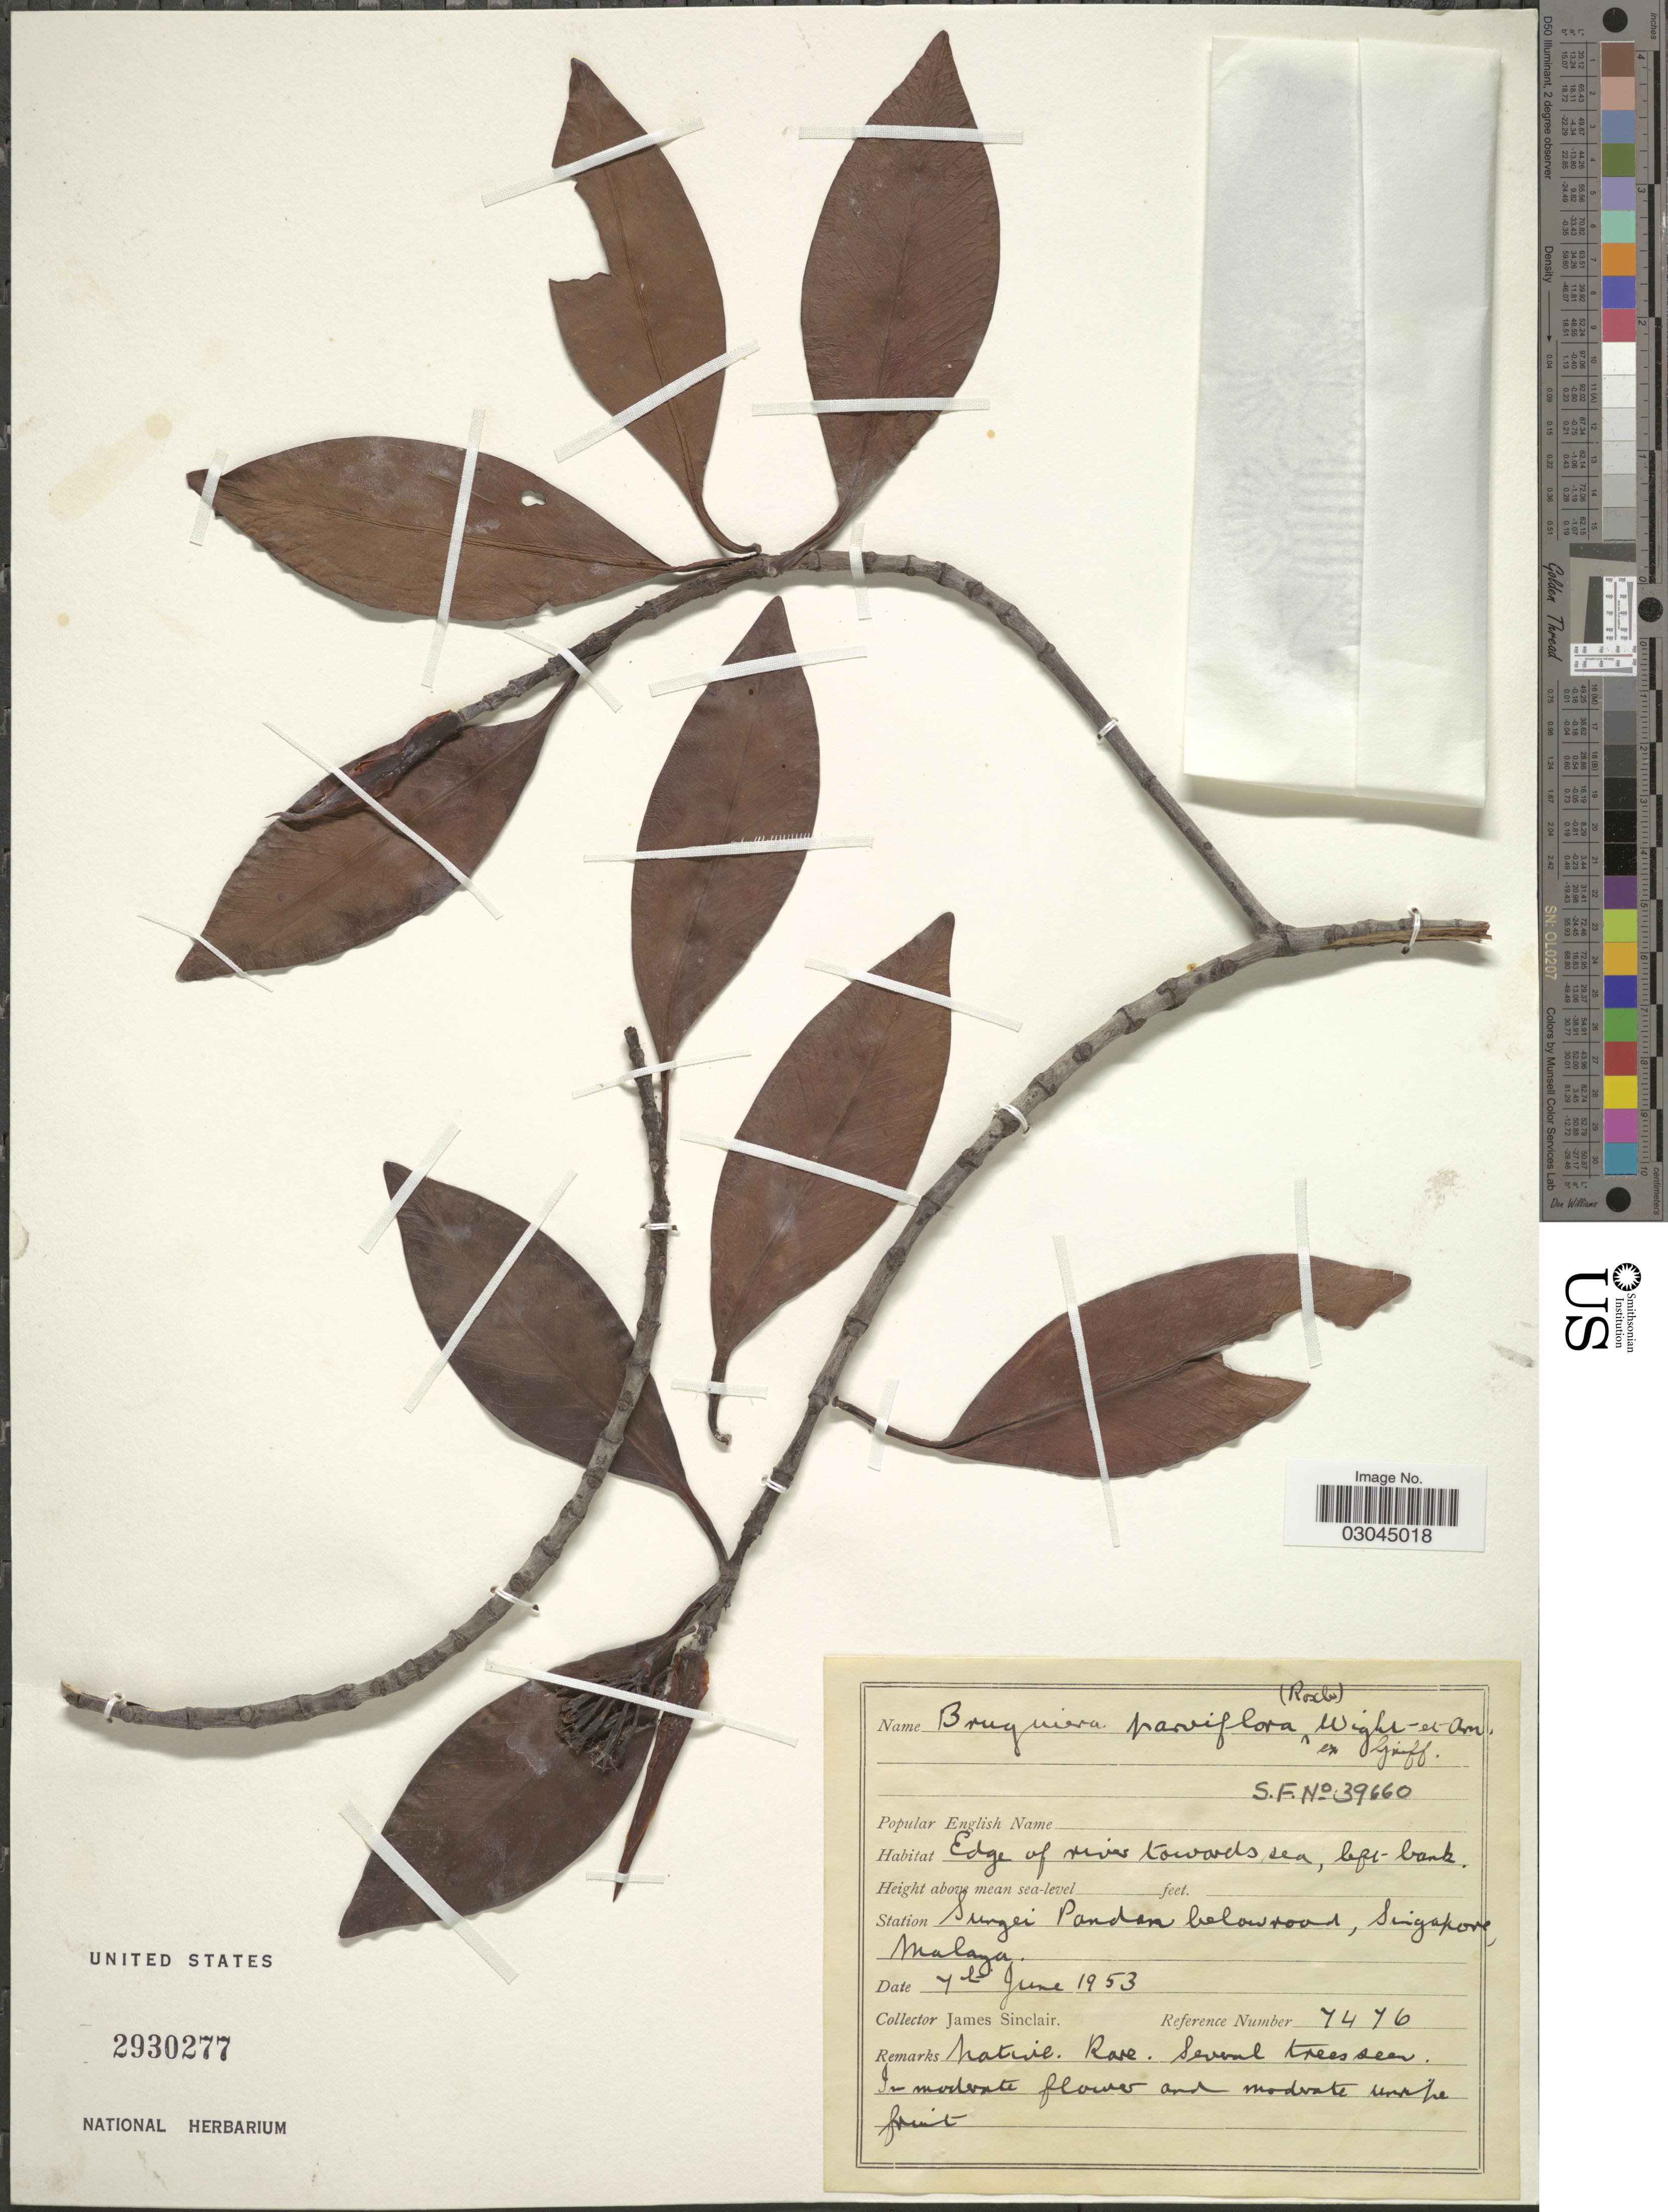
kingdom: Plantae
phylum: Tracheophyta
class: Magnoliopsida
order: Malpighiales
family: Rhizophoraceae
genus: Bruguiera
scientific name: Bruguiera parviflora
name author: (Roxb.) Wight & Arn. ex Griff.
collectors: J. Sinclair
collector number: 7476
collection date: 1953-06-07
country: Singapore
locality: Station Sungei Pandan below road, Singapore, Malaya.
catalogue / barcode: US 2930277